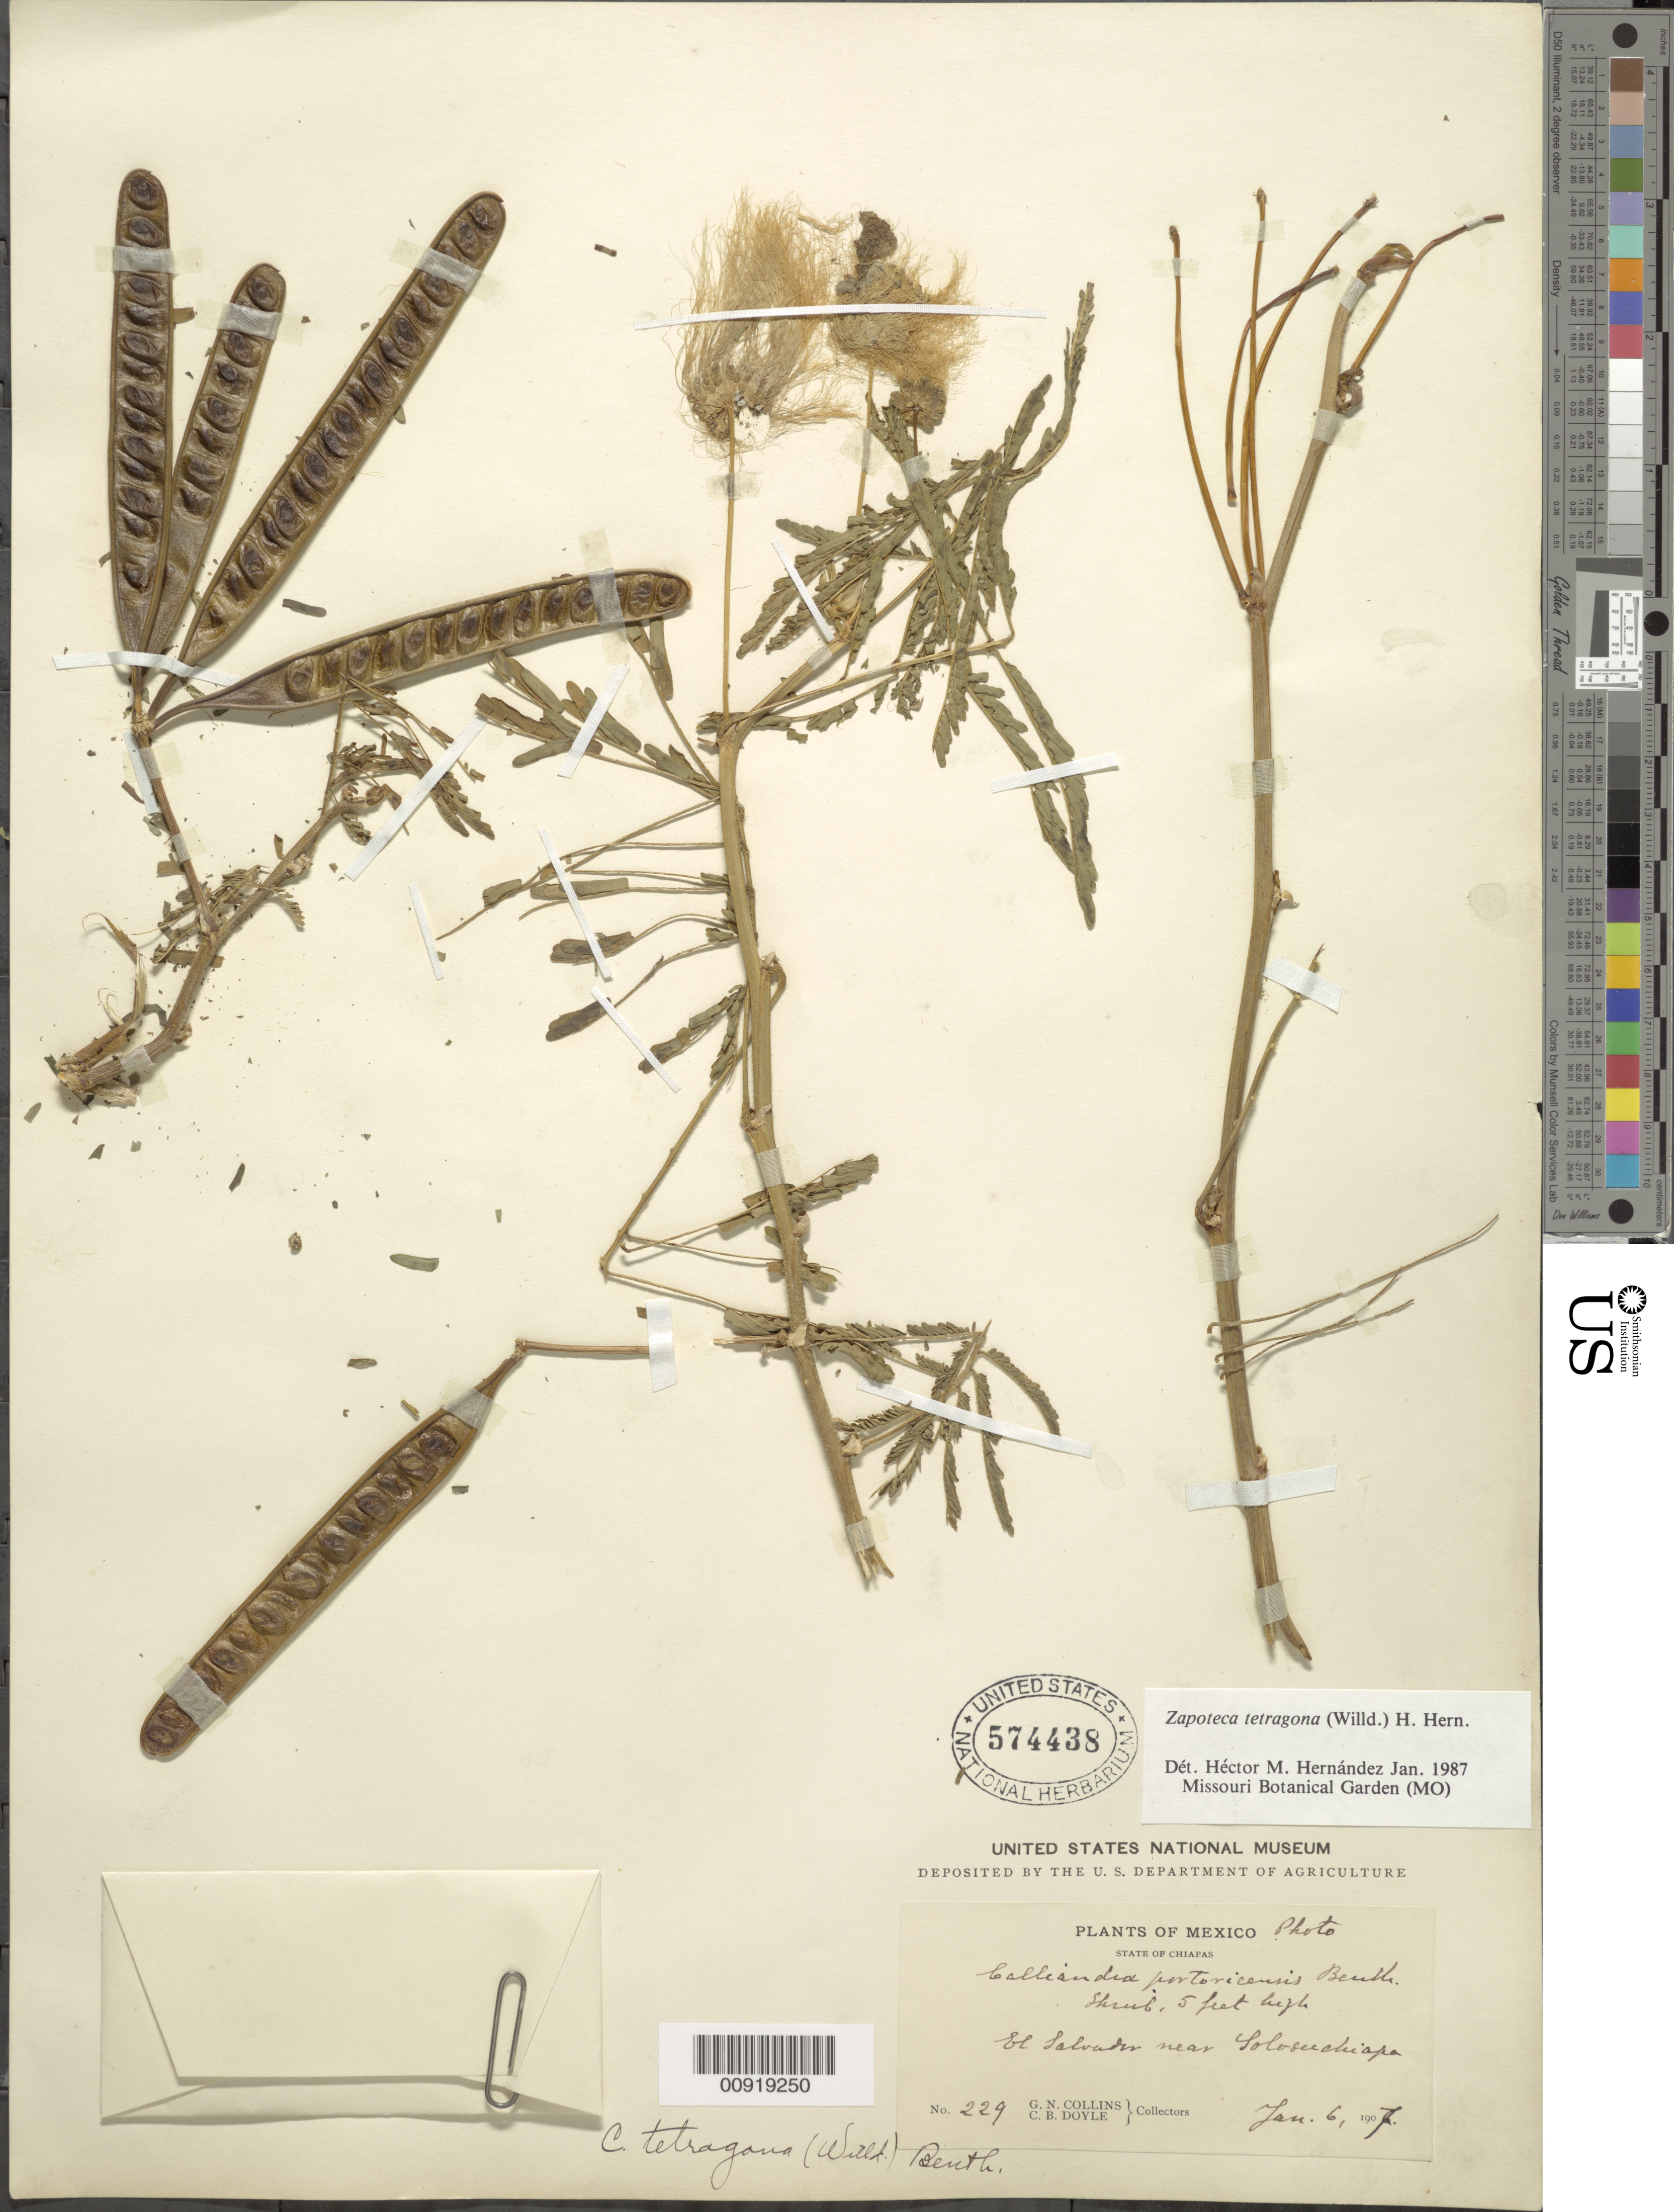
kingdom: Plantae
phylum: Tracheophyta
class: Magnoliopsida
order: Fabales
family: Fabaceae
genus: Zapoteca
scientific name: Zapoteca tetragona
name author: (Willd.) H.M. Hern.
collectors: G. N. Collins & C. Doyle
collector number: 229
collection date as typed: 06 Jan 1907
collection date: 1907-01-06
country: Mexico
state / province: Chiapas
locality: Chiapas: El Salvador near Solosuchiapa.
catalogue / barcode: US 574438